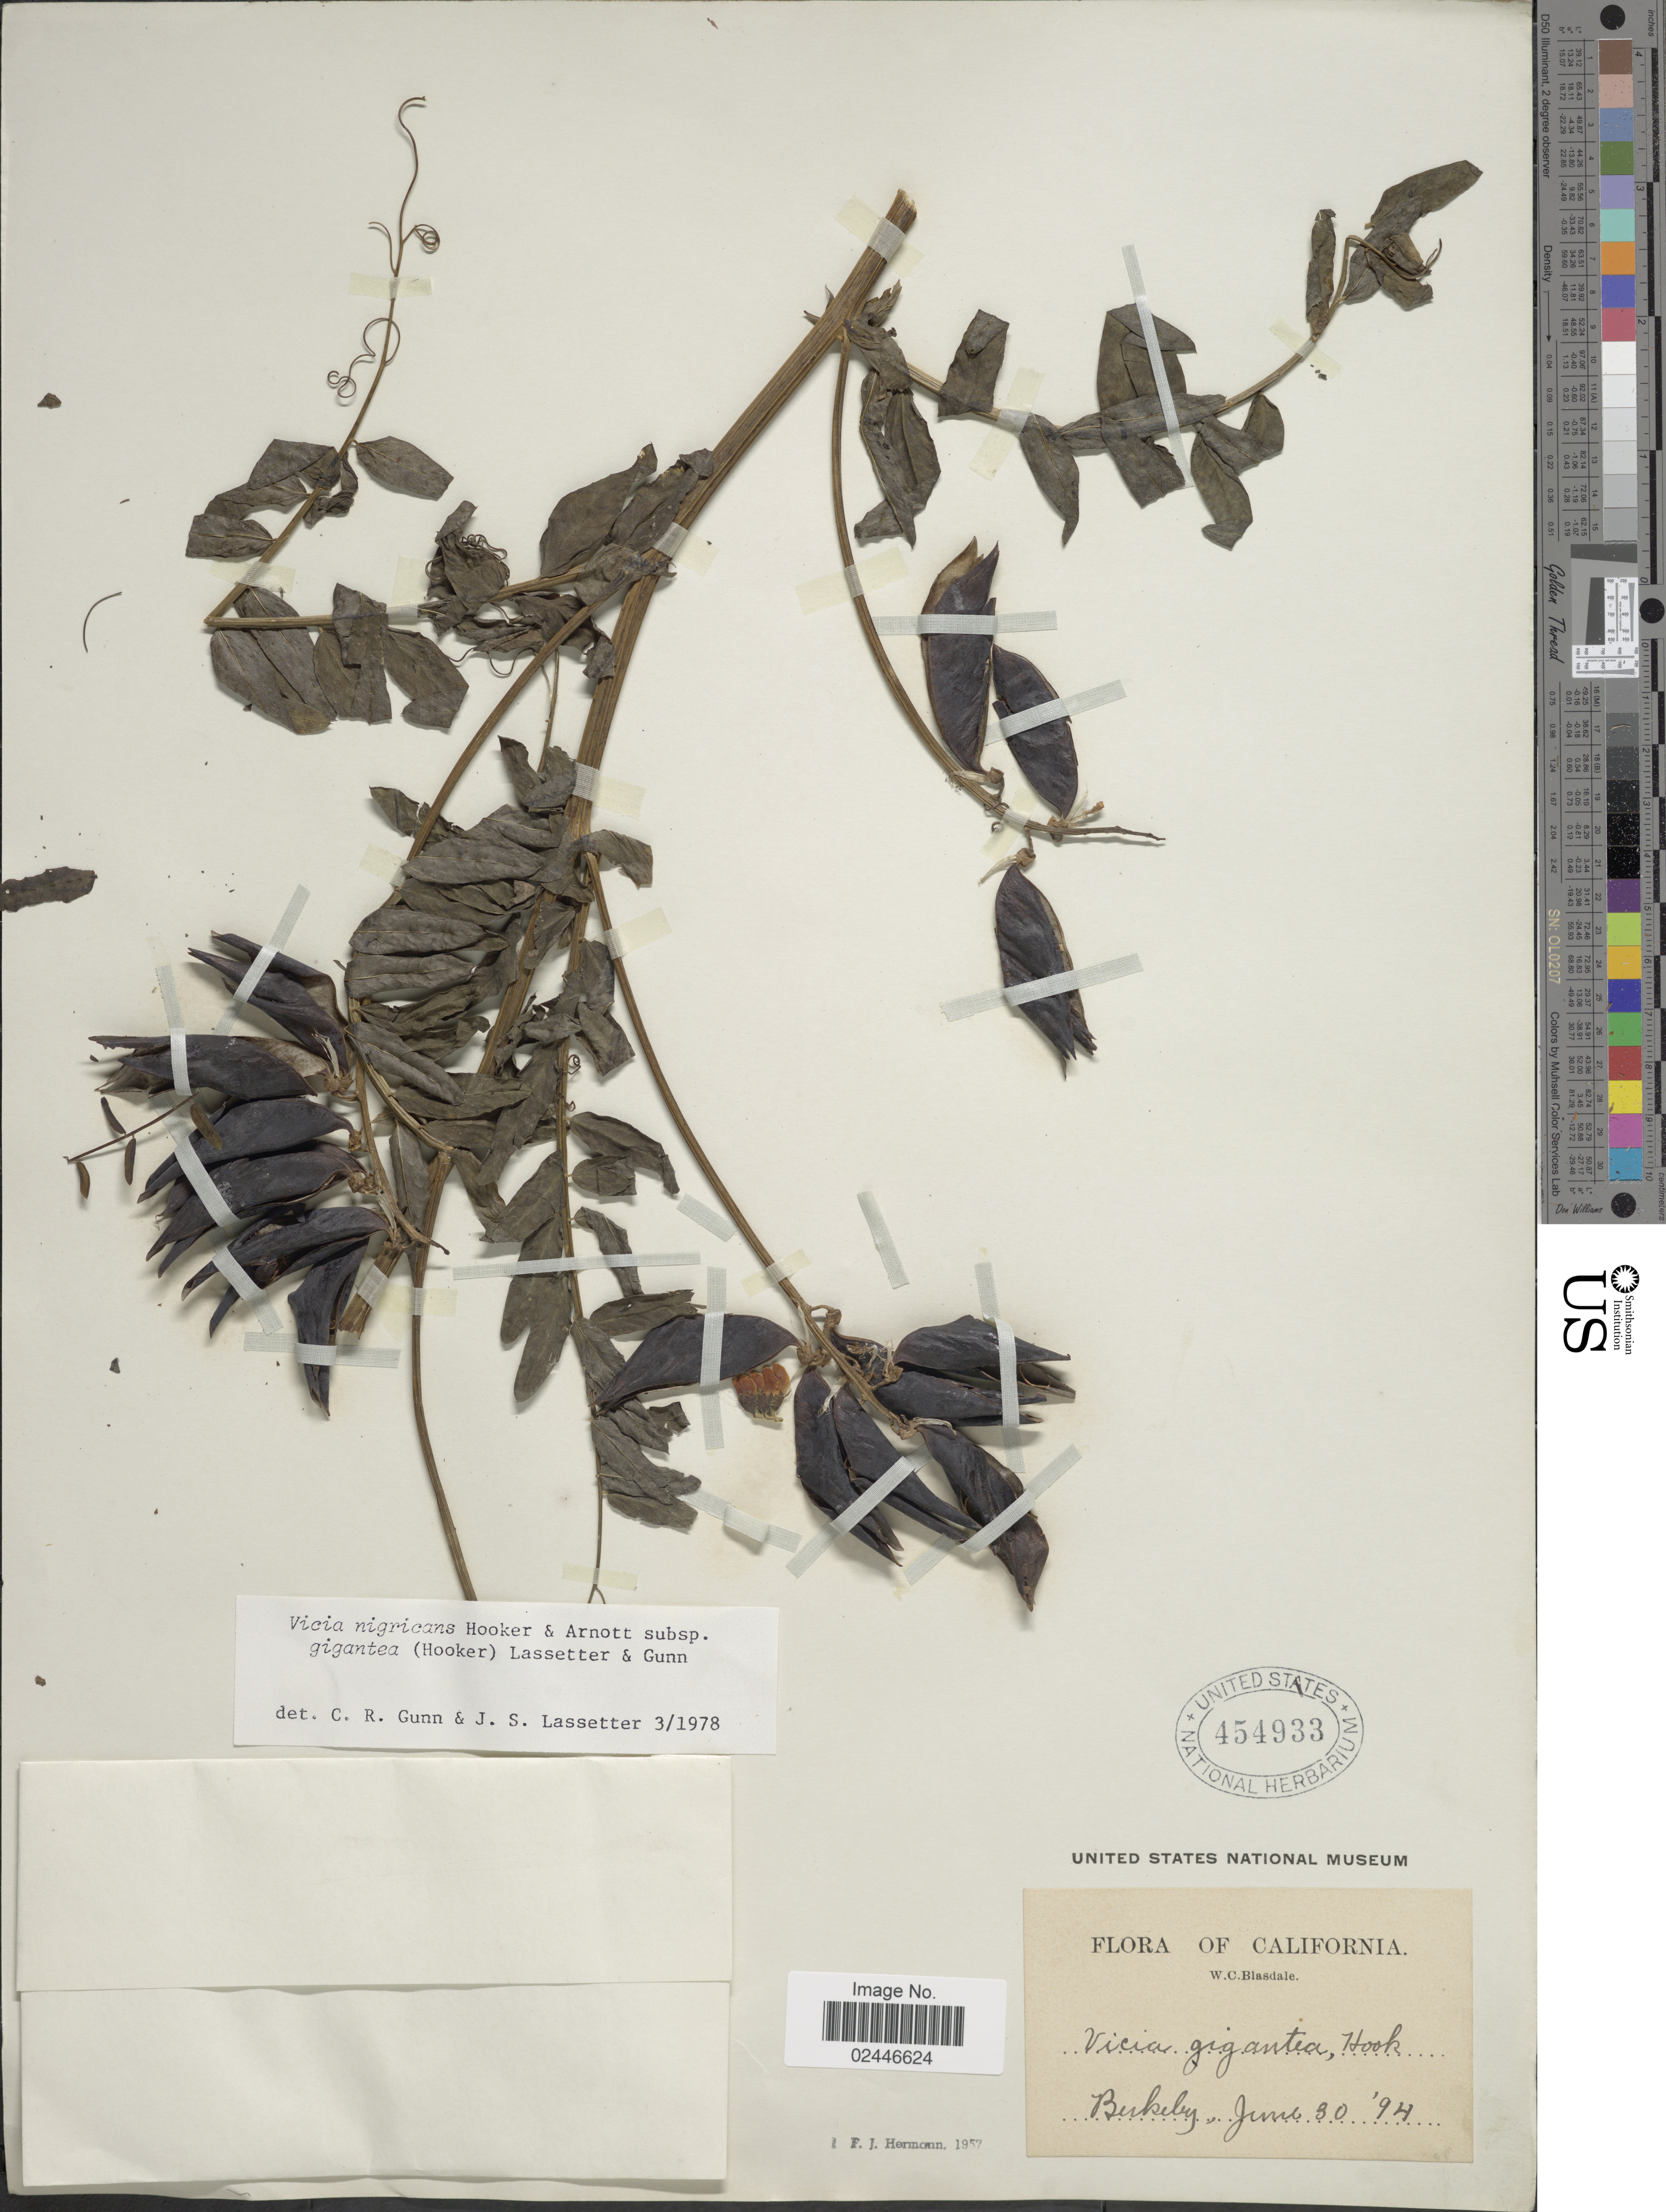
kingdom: Plantae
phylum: Tracheophyta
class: Magnoliopsida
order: Fabales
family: Fabaceae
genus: Vicia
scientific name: Vicia nigricans subsp. gigantea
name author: Hook. & Arn.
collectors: W. Blasdale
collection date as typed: Transcribed d/m/y: 30/6/94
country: United States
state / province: California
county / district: Alameda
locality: Berkeley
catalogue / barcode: US 454933